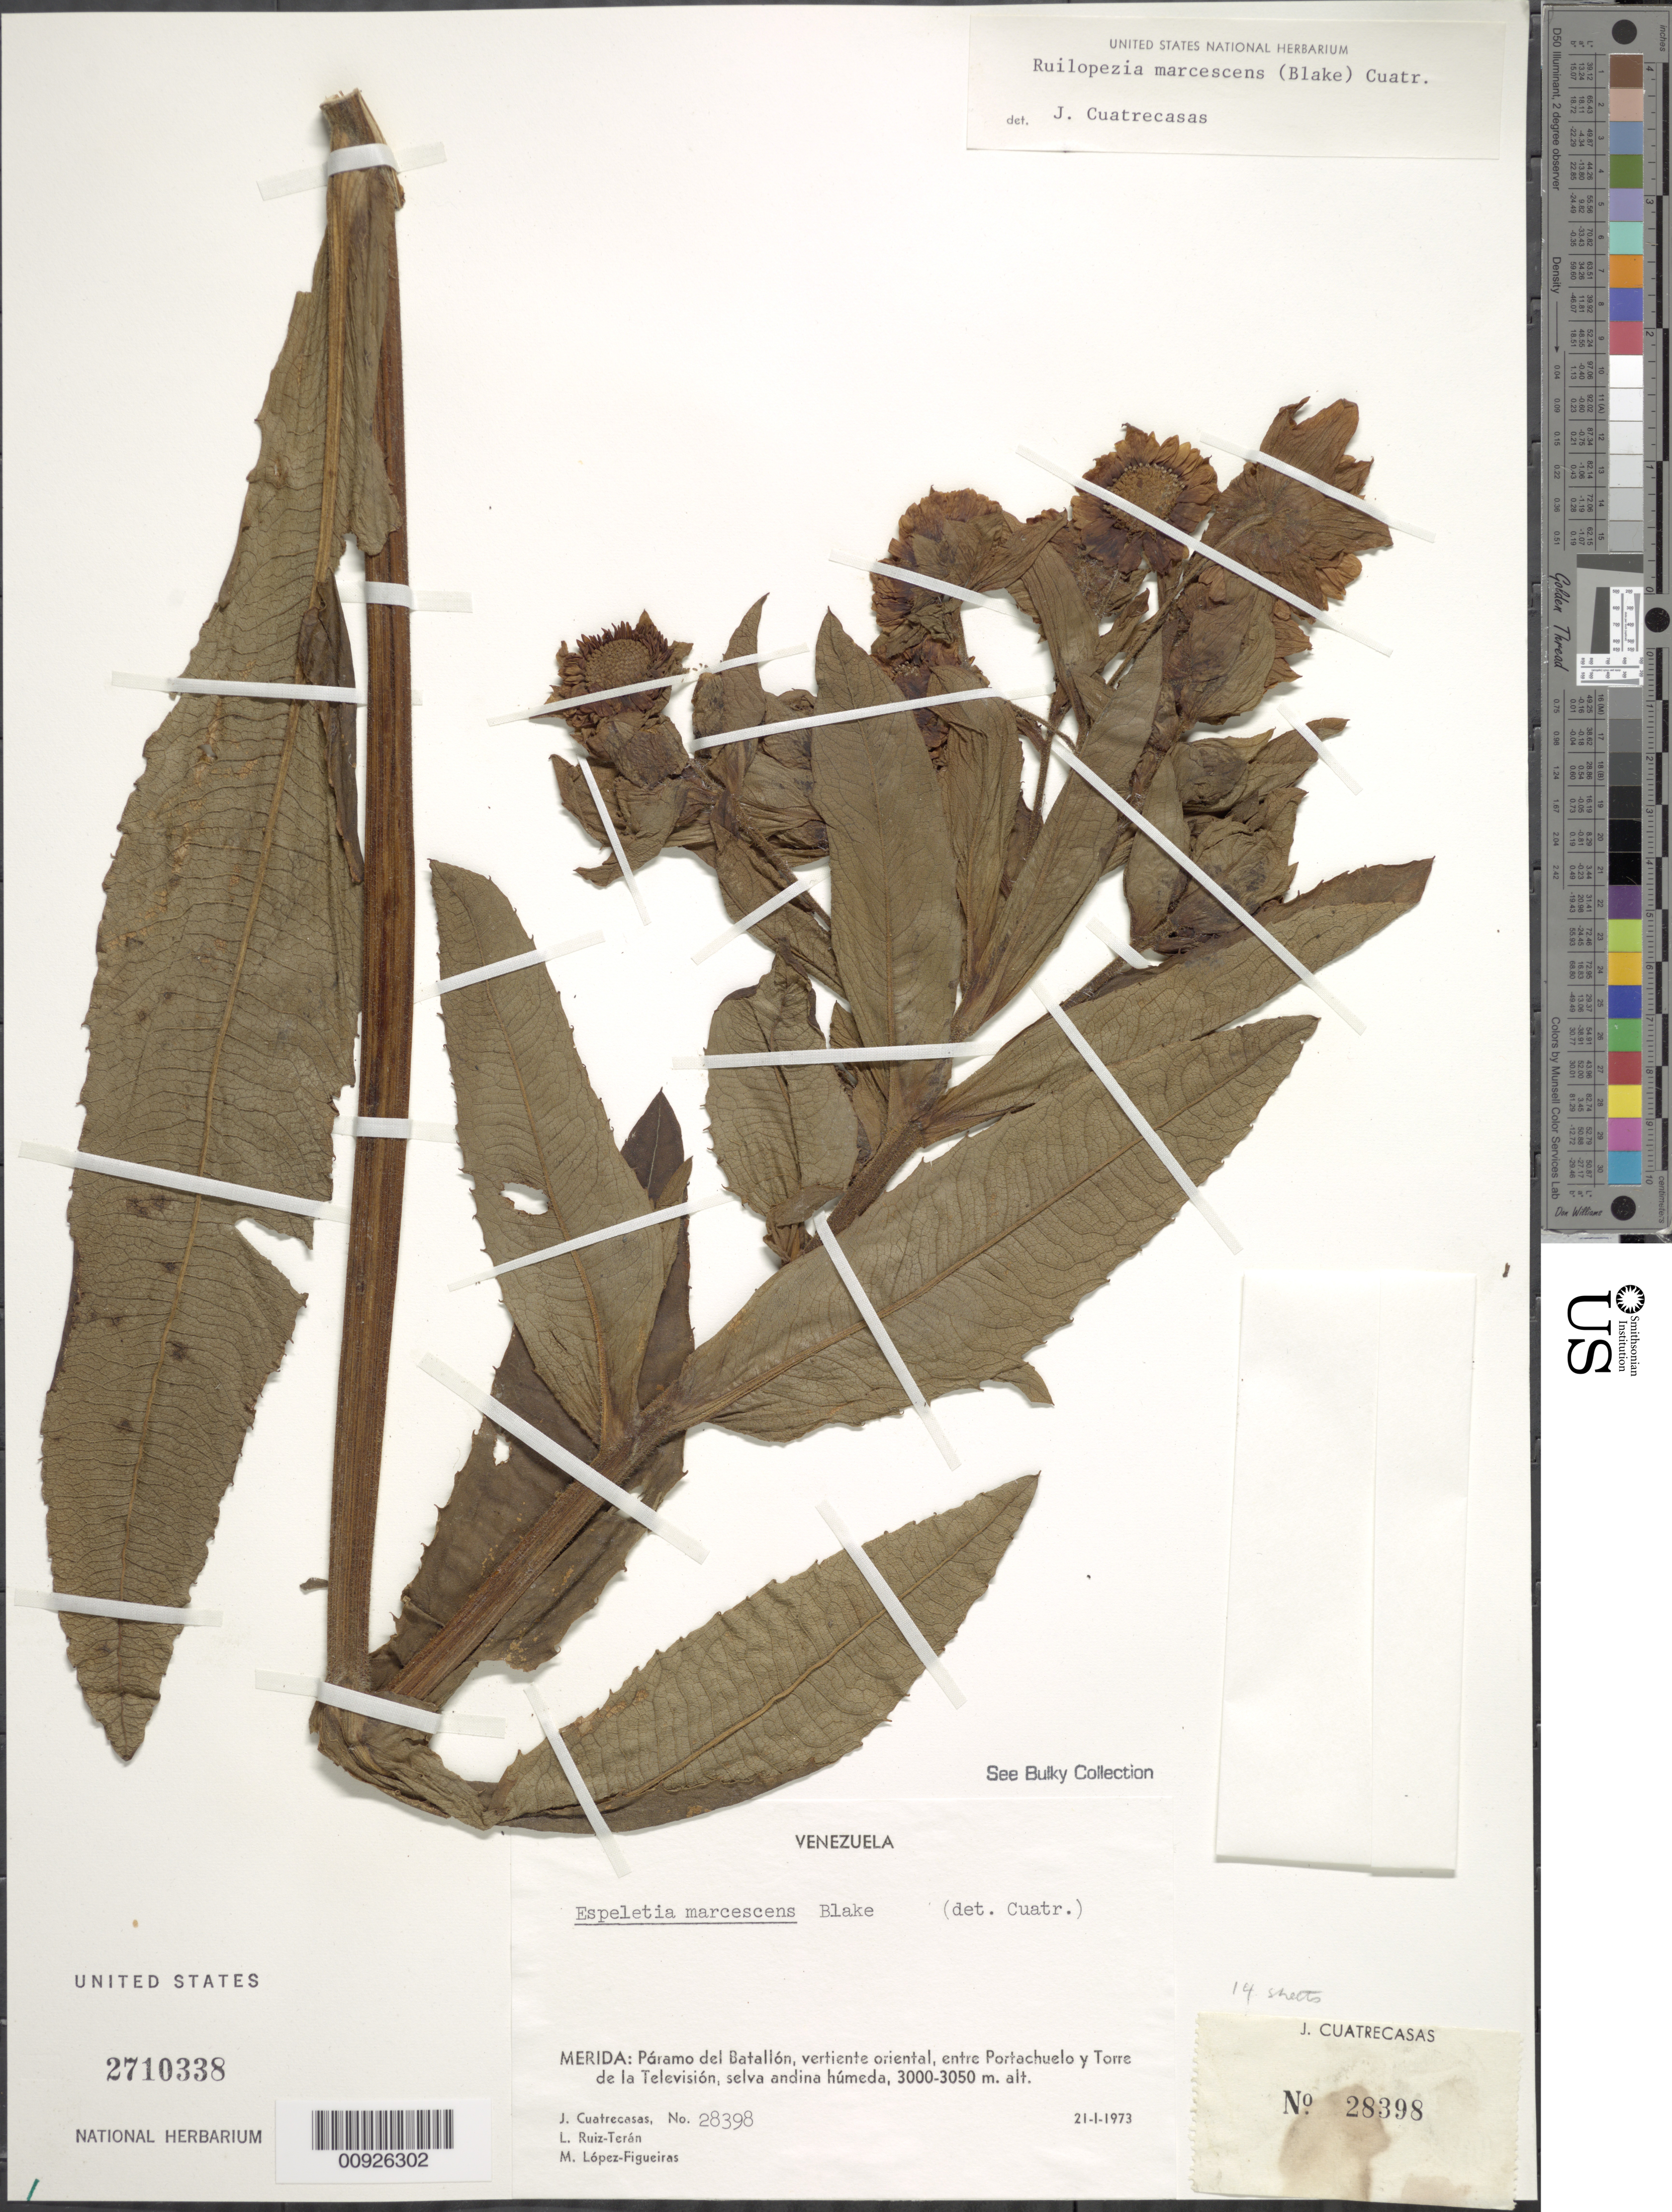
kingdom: Plantae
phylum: Tracheophyta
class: Magnoliopsida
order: Asterales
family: Asteraceae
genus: Ruilopezia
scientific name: Ruilopezia marcescens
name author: (S.F. Blake) Cuatrec.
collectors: J. Cuatrecasas, L. E. Ruíz-Terán & M. López Figueiras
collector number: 28398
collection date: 1973-01-21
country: Venezuela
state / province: Mérida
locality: Paramo del Batallón. Vertiente oriental, entre Portachuelo y Torre de la Televisión.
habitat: Selva andina húmeda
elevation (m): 3000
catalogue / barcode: US 2710338